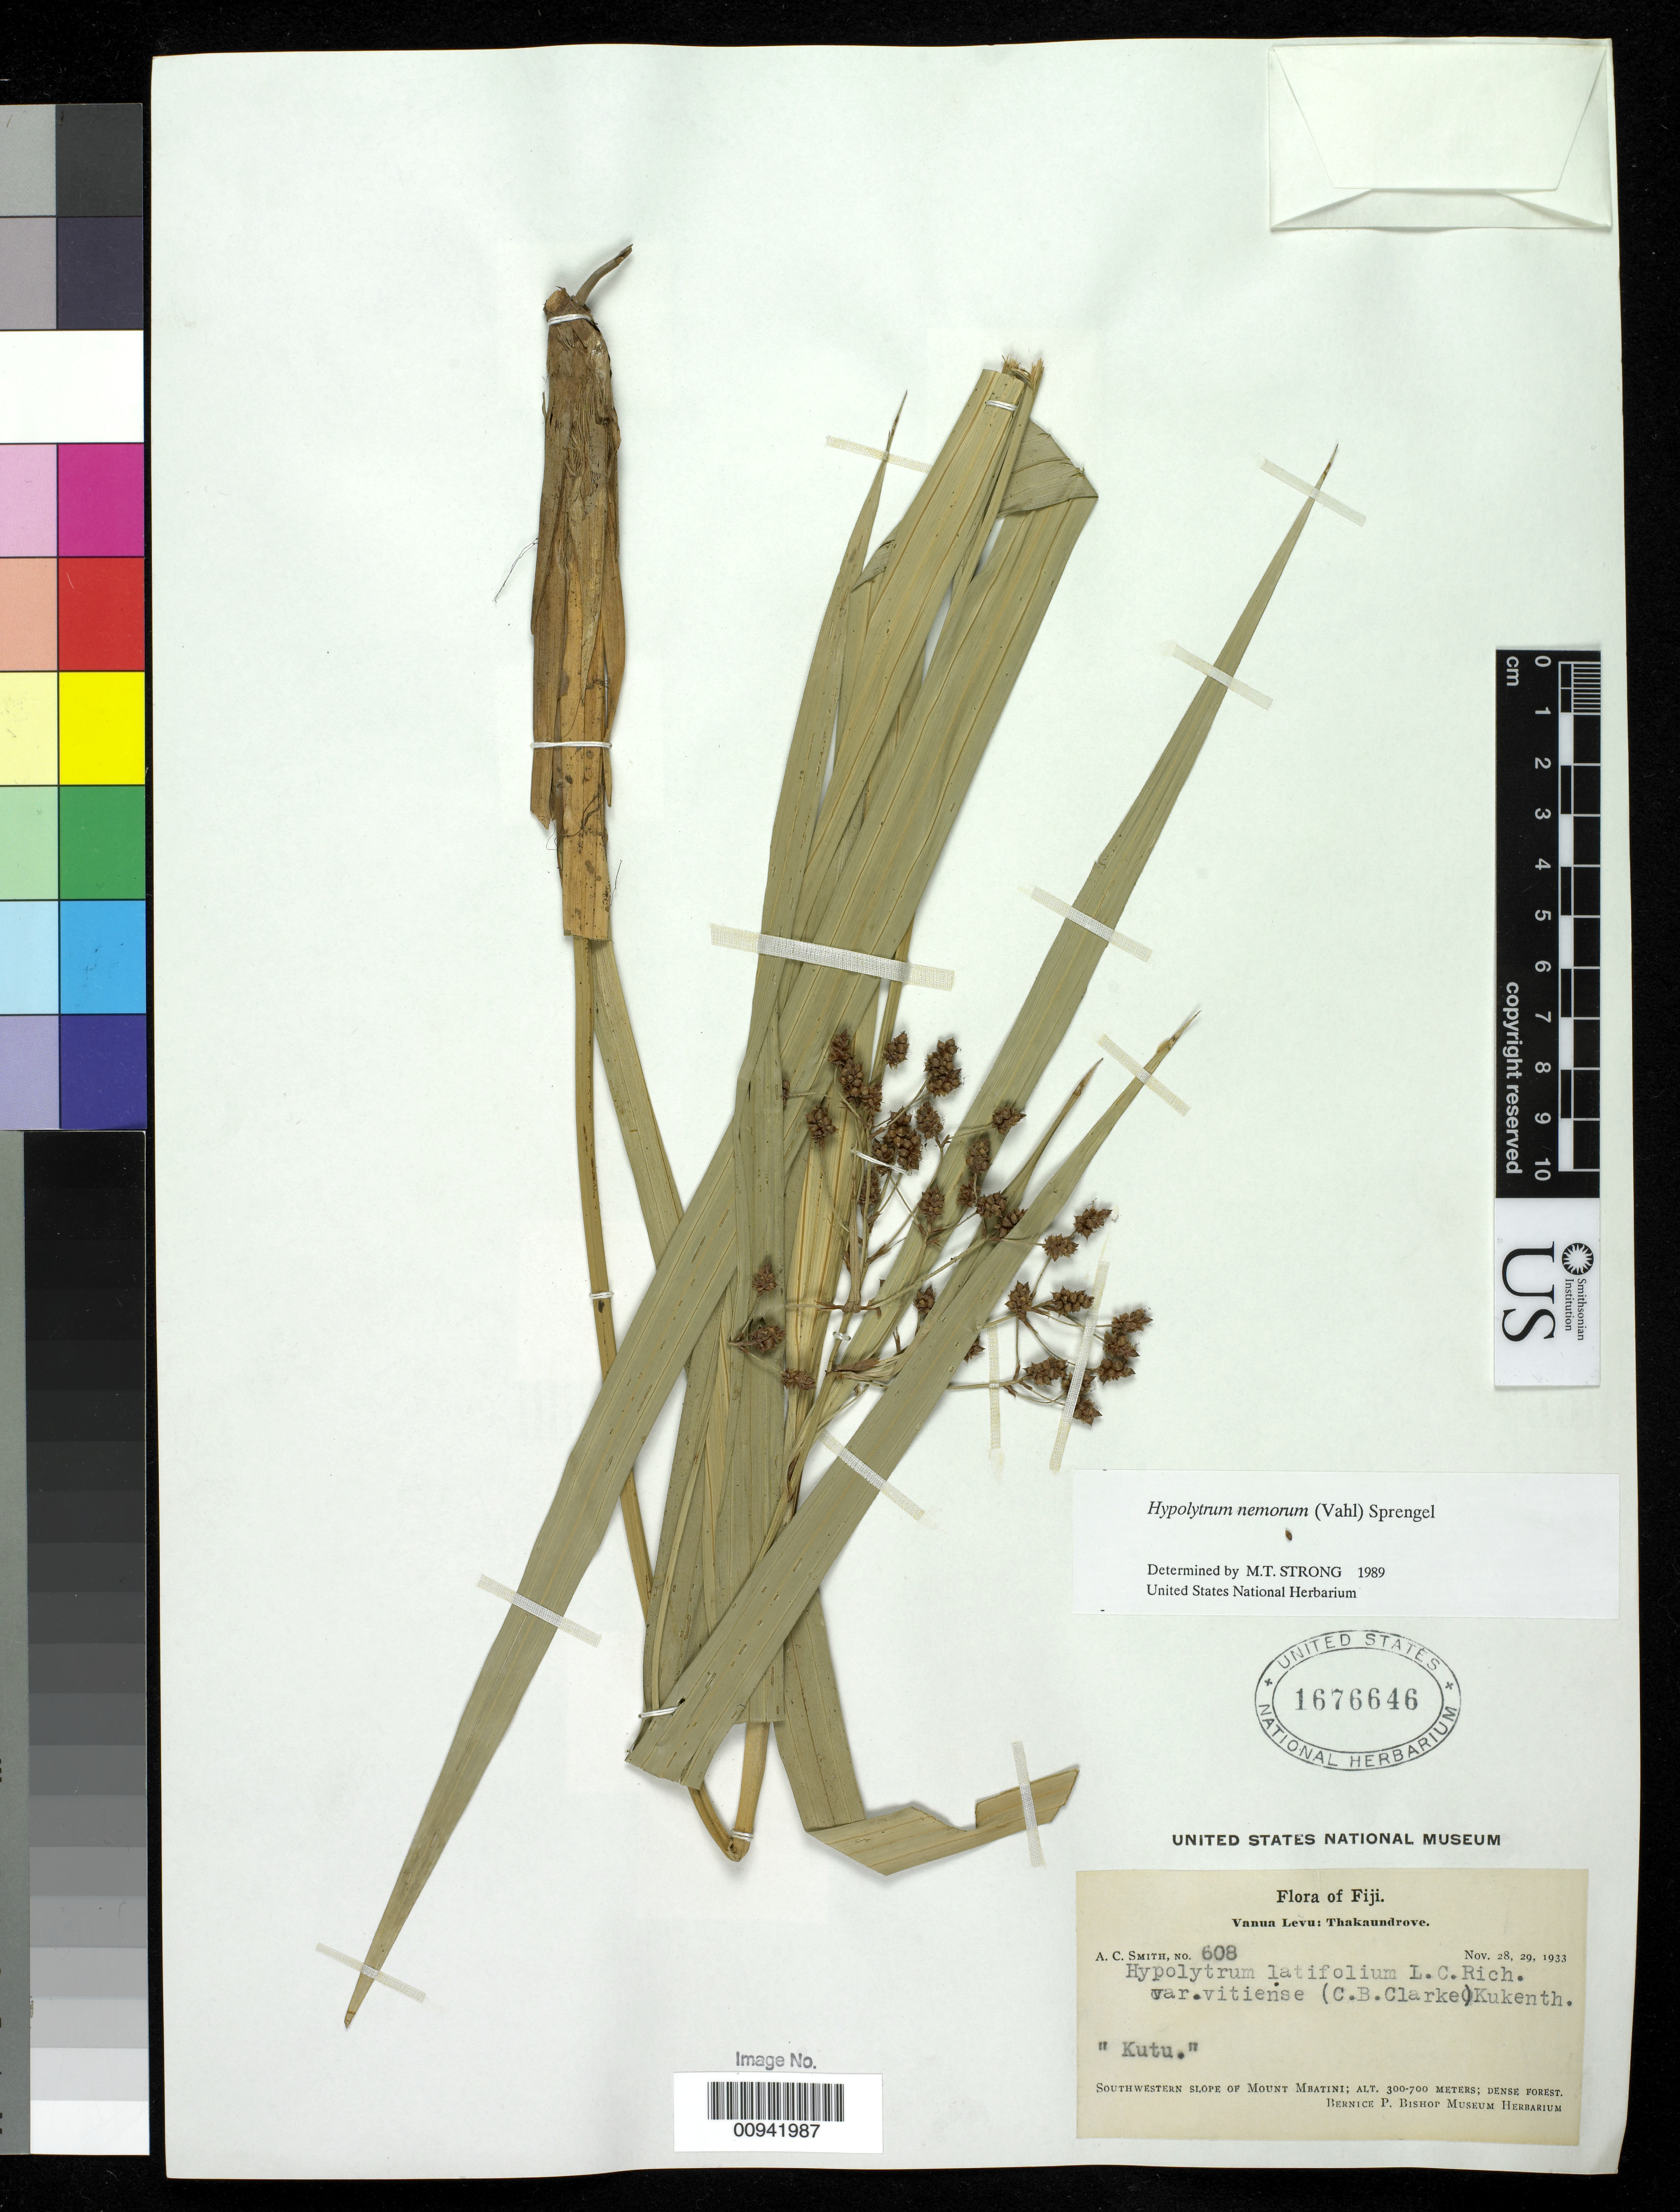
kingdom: Plantae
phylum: Tracheophyta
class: Liliopsida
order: Poales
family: Cyperaceae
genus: Hypolytrum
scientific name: Hypolytrum nemorum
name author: (Vahl) Spreng.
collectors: C. A. Smith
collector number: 608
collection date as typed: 28 Nov 1933 and 29 Nov 1933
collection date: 1933-11-28,1933-11-29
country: Fiji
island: Vanua Levu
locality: Southwestern slope of Mount Mratini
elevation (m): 300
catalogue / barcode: US 1676646